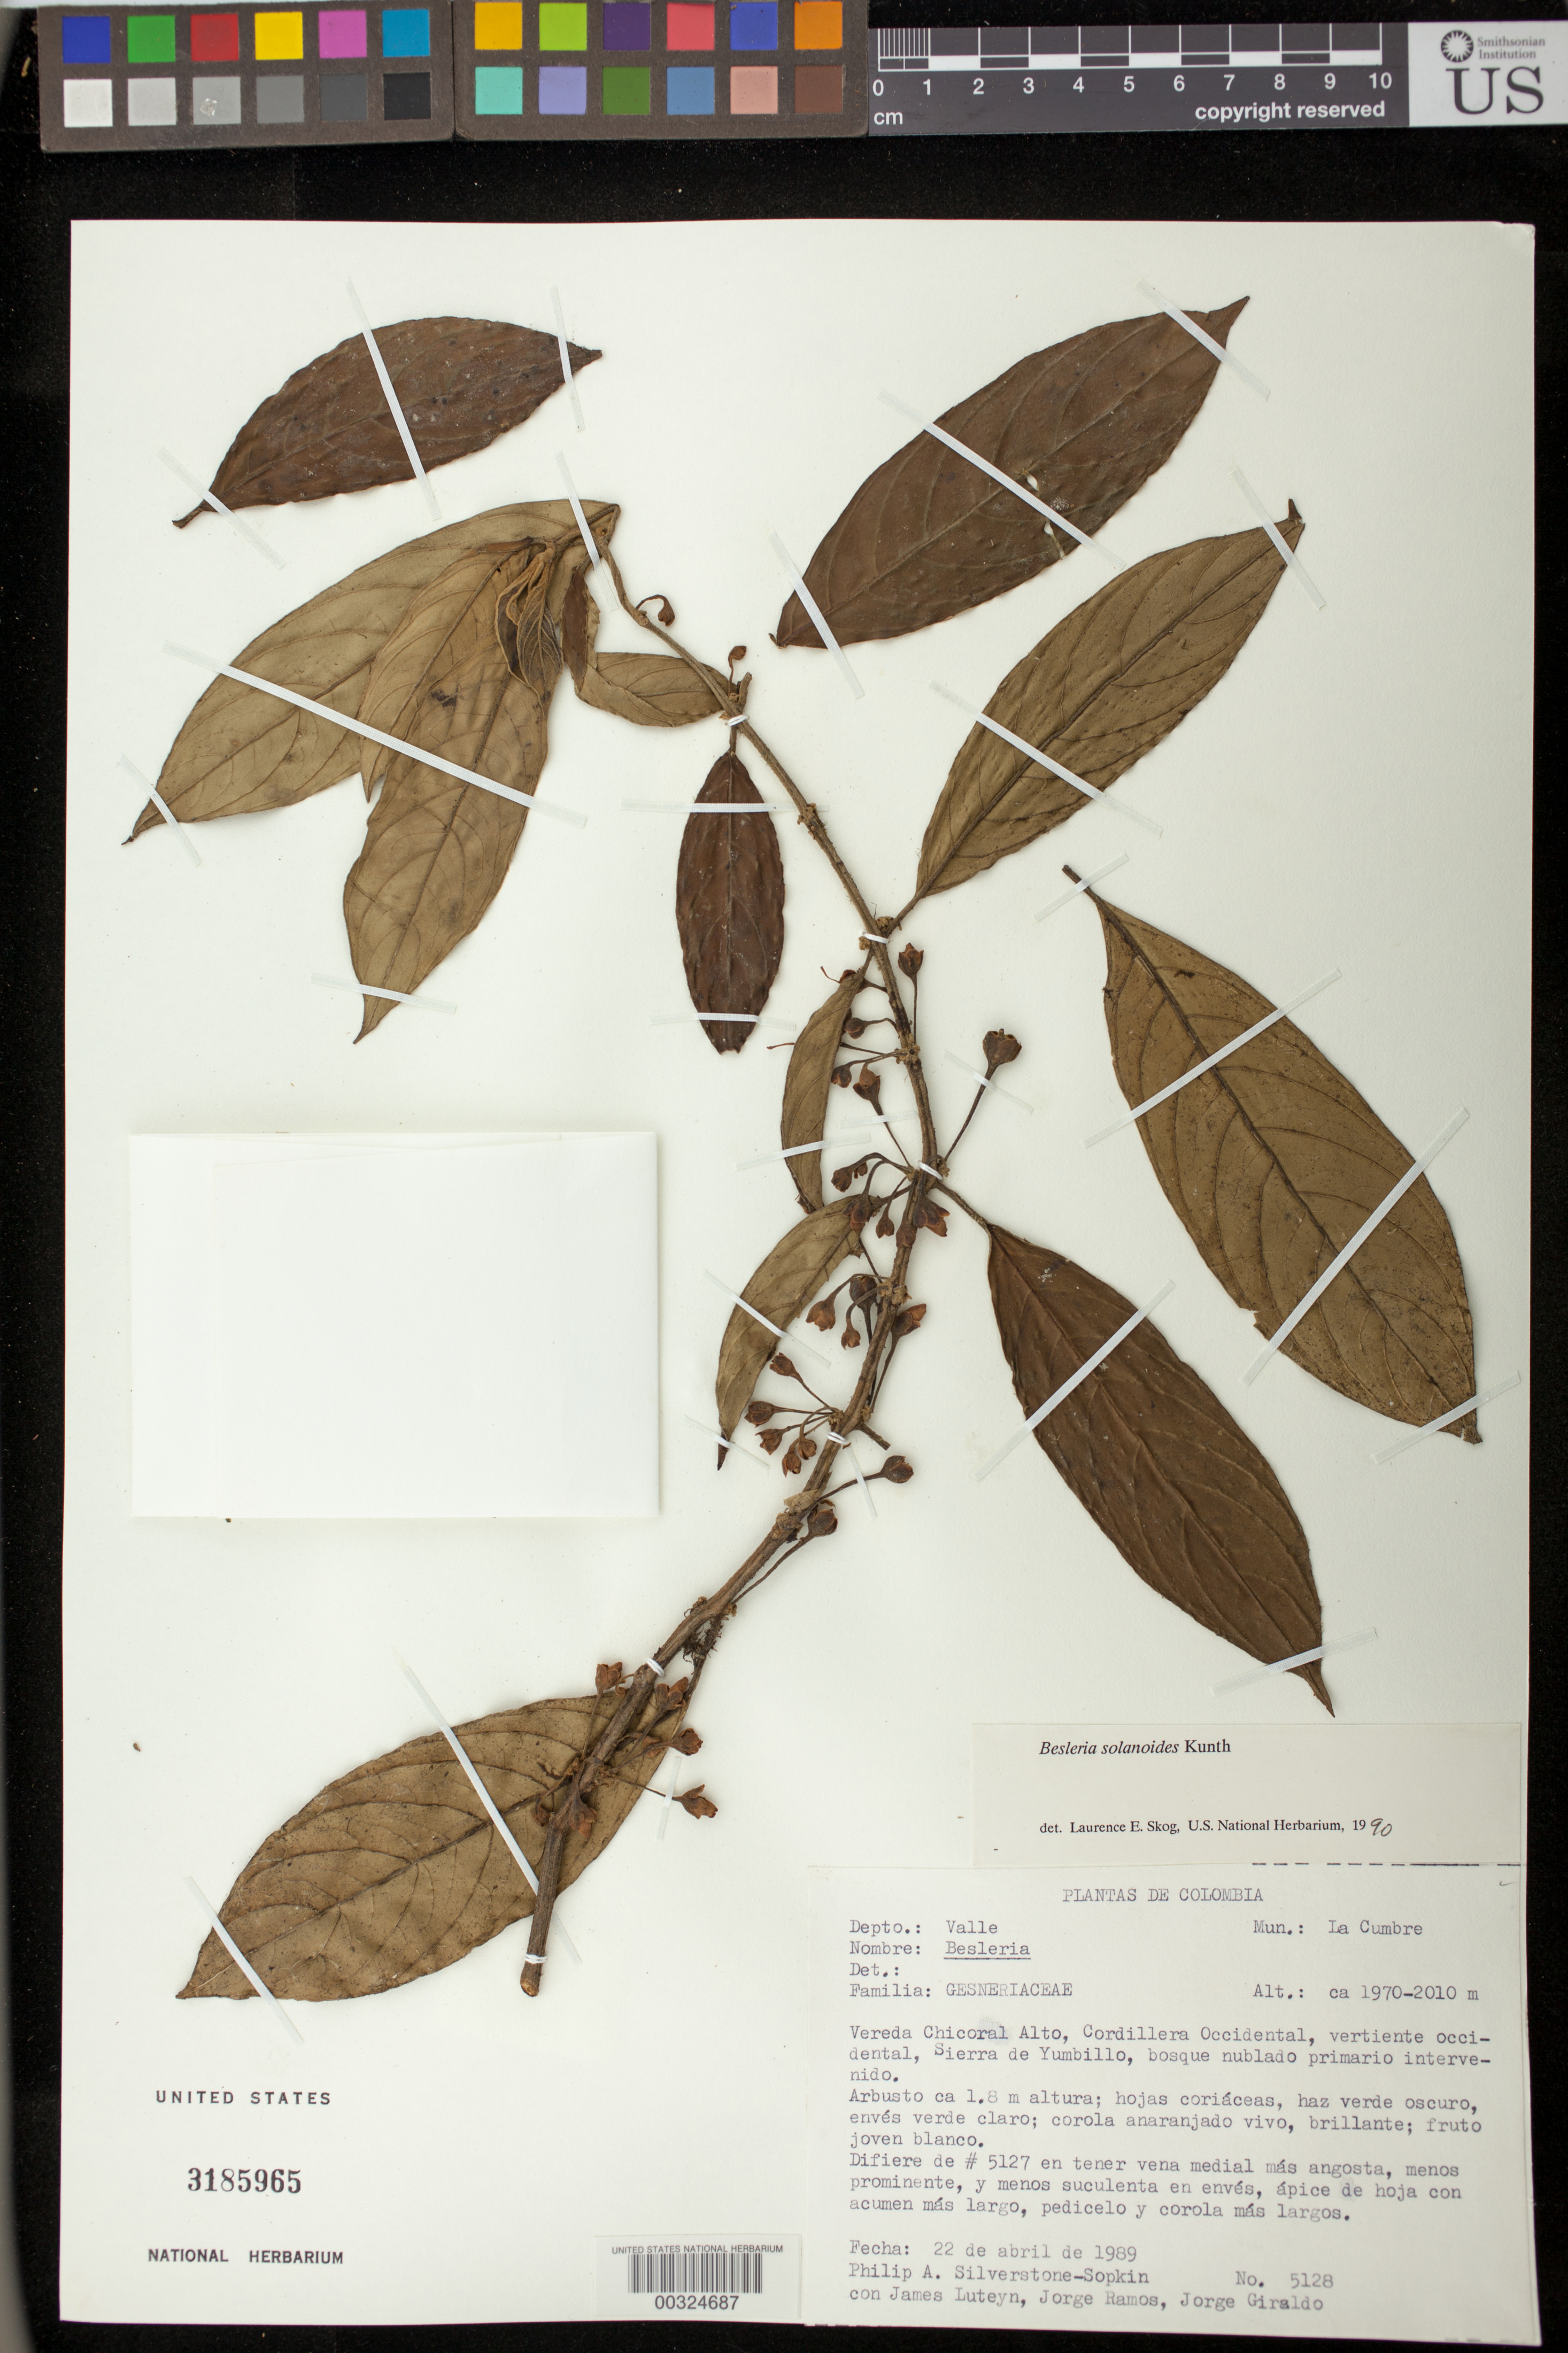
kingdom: Plantae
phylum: Tracheophyta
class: Magnoliopsida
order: Lamiales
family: Gesneriaceae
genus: Besleria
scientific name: Besleria solanoides var. solanoides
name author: Kunth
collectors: P. A. Silverstone-Sopkin, J. L. Luteyn, J. Ramos & J. Giraldo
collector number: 5128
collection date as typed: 22 Apr 1989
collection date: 1989-04-22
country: Colombia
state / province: Valle del Cauca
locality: Mun. of La Cumbre, vereda Chicoral Alto, Cordillera Occidental, western slope, Sierra de Yumbillo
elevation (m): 1970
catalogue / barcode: US 3185965